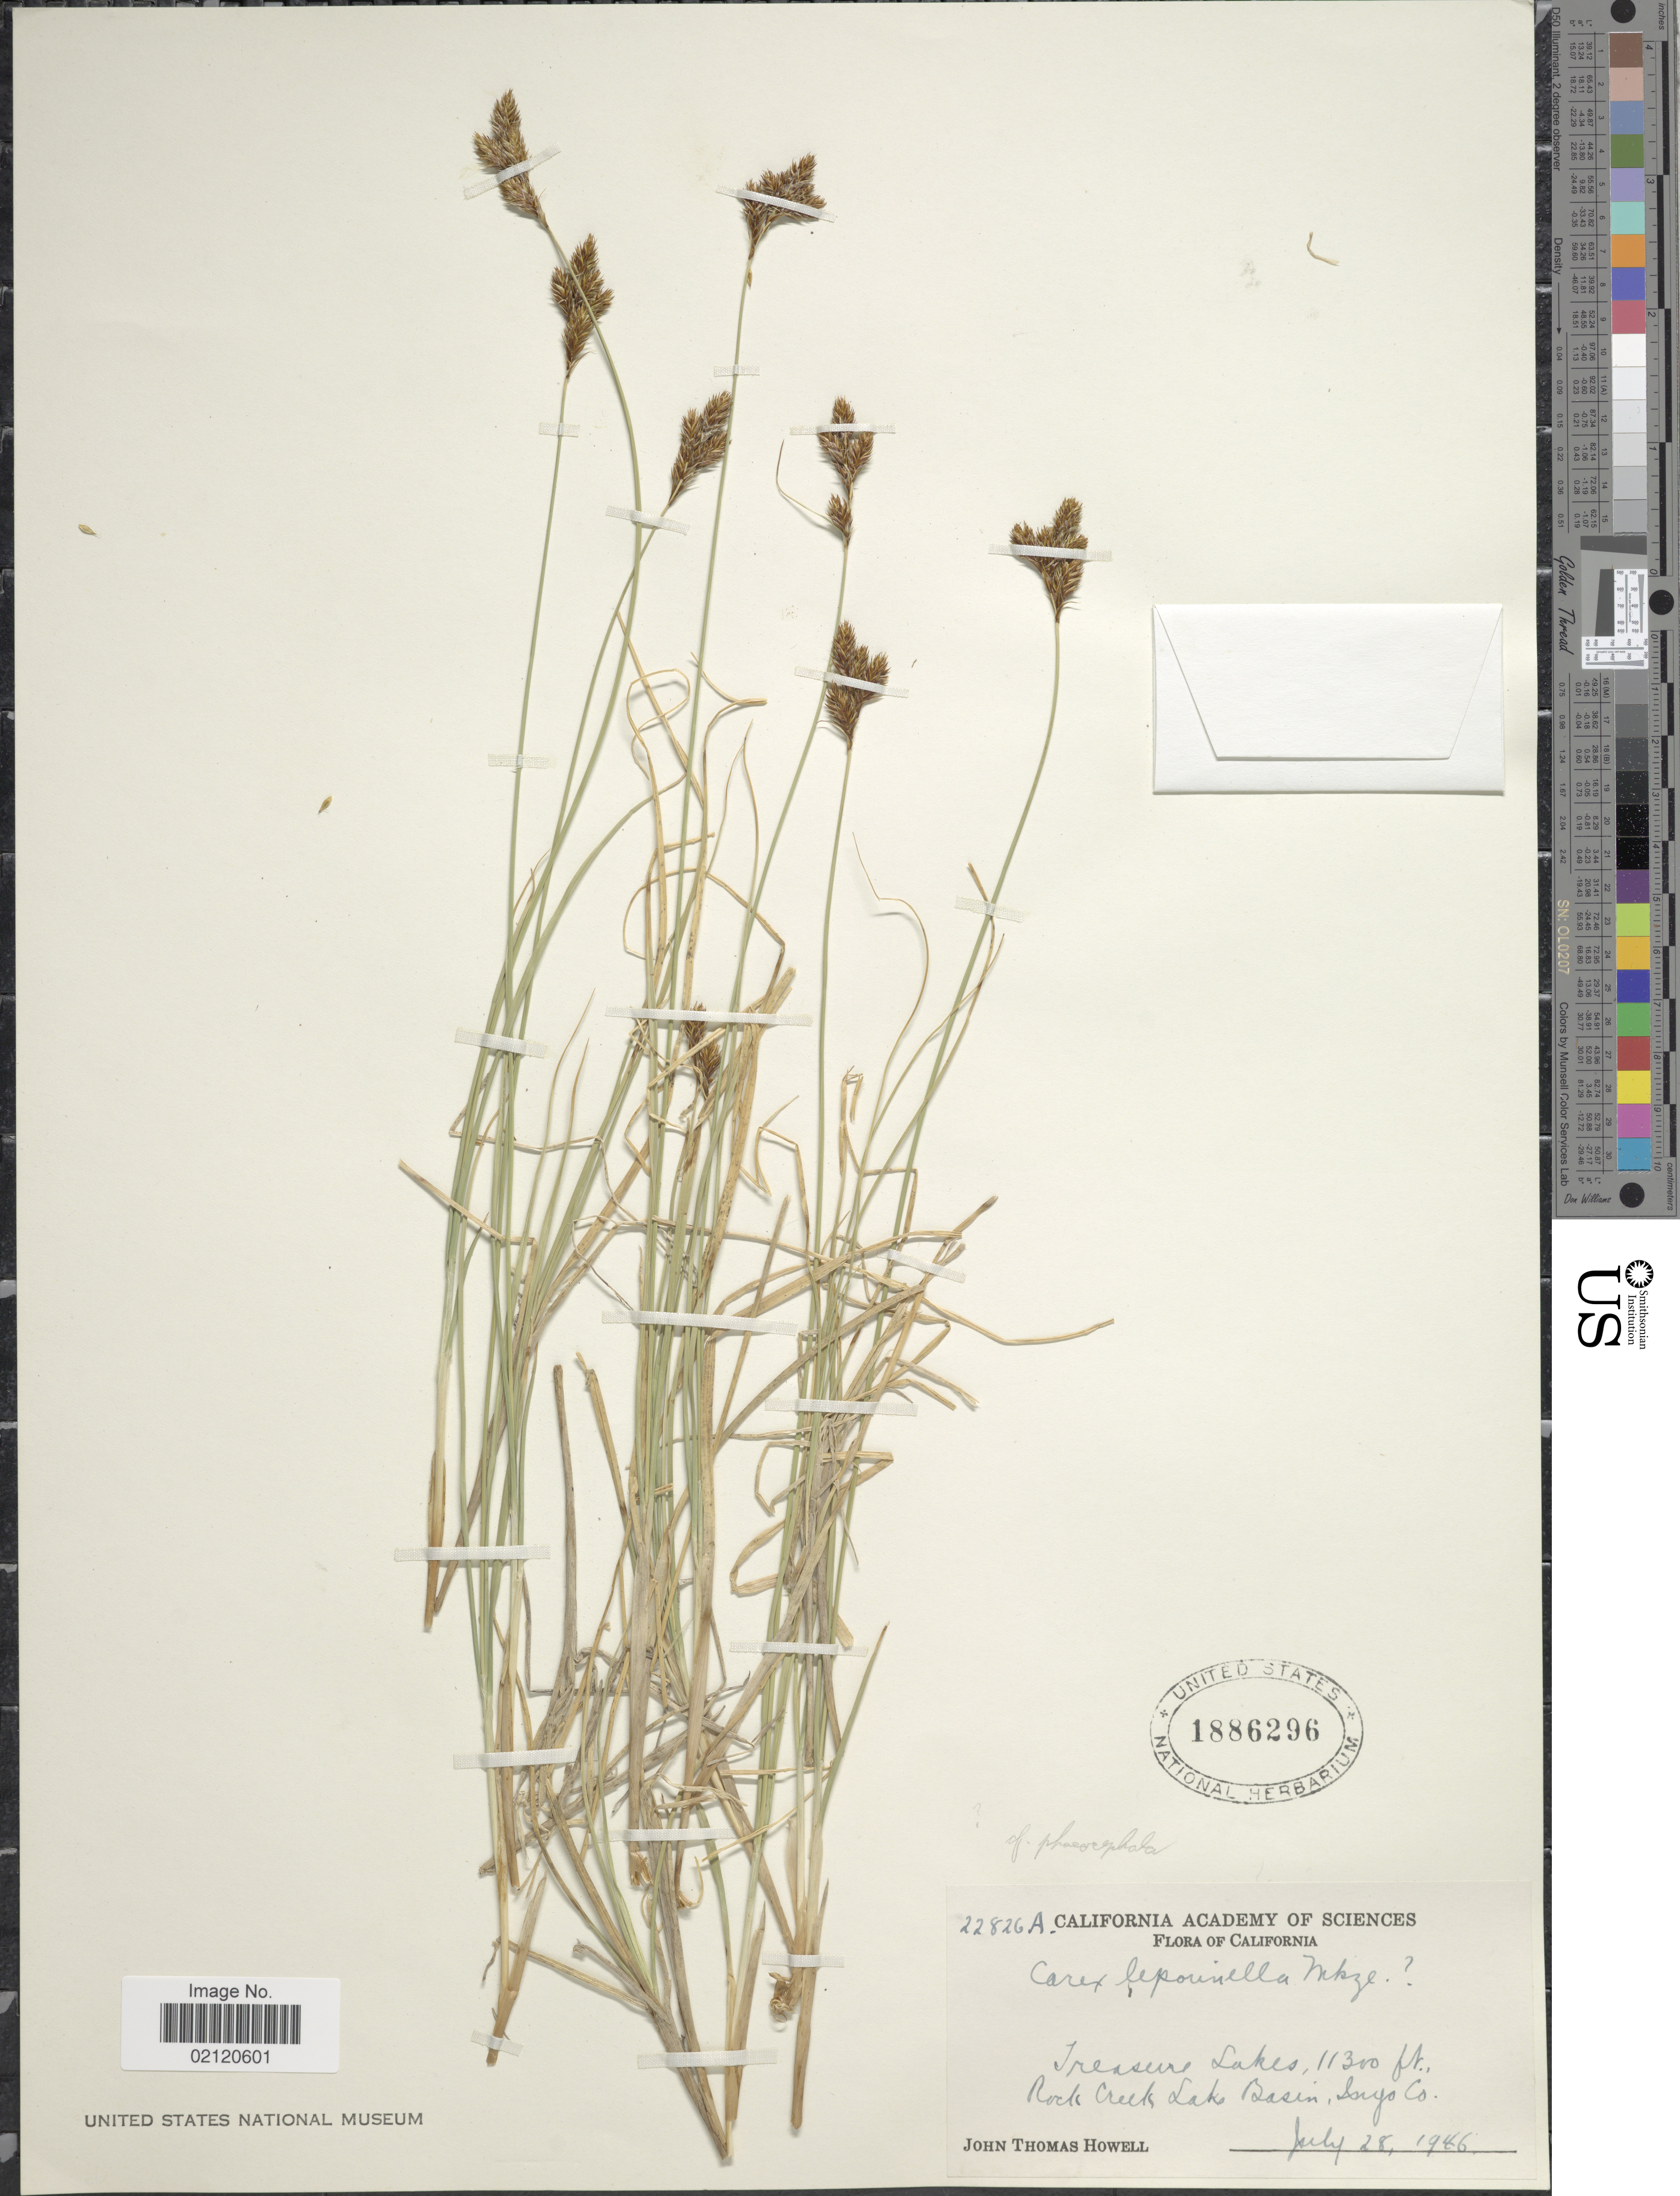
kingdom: Plantae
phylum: Tracheophyta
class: Liliopsida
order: Poales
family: Cyperaceae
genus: Carex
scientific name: Carex leporinella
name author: Mack.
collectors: J. T. Howell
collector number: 22826A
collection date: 1946-07-28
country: United States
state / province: California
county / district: Inyo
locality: Treasure Lakes, Rock Creek Lake Basin, Inyo Co.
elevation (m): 3444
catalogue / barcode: US 1886296